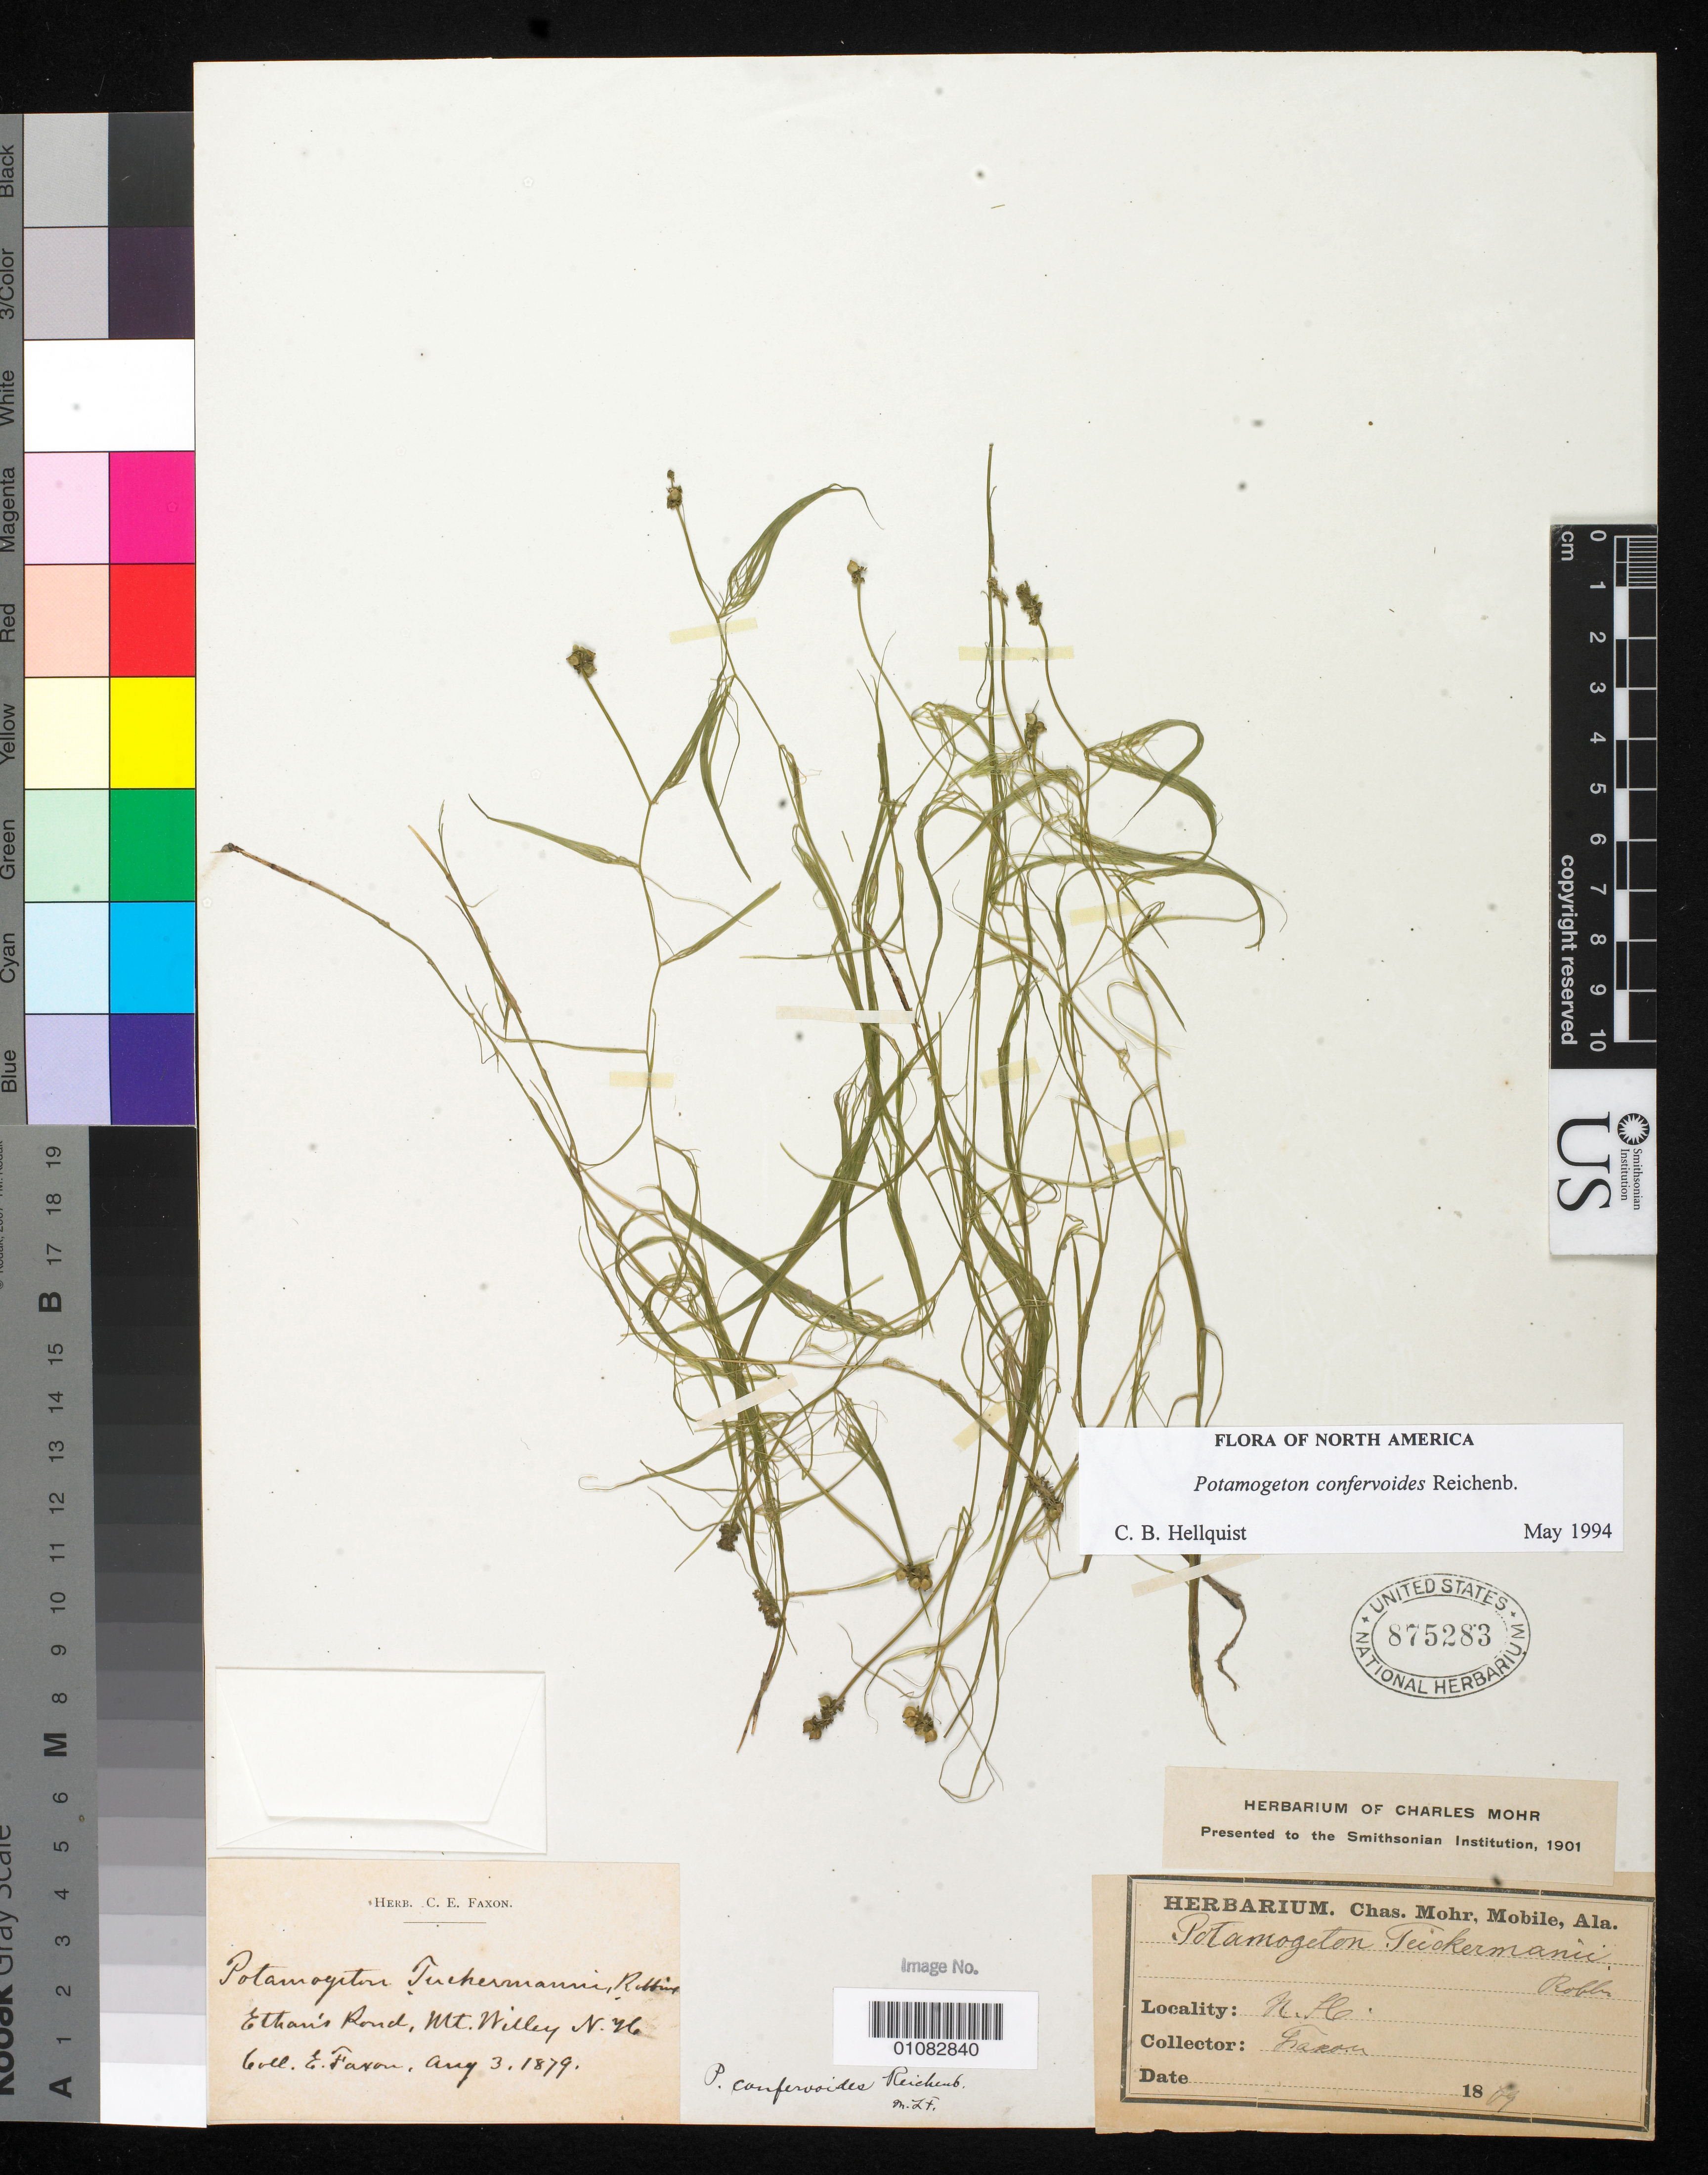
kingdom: Plantae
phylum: Tracheophyta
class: Liliopsida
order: Alismatales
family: Potamogetonaceae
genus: Potamogeton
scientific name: Potamogeton confervoides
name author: Rchb.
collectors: E. Faxon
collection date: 1879-08-03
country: United States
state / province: New Hampshire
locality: Mt. Willey, Ethan's Pond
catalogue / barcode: US 875283